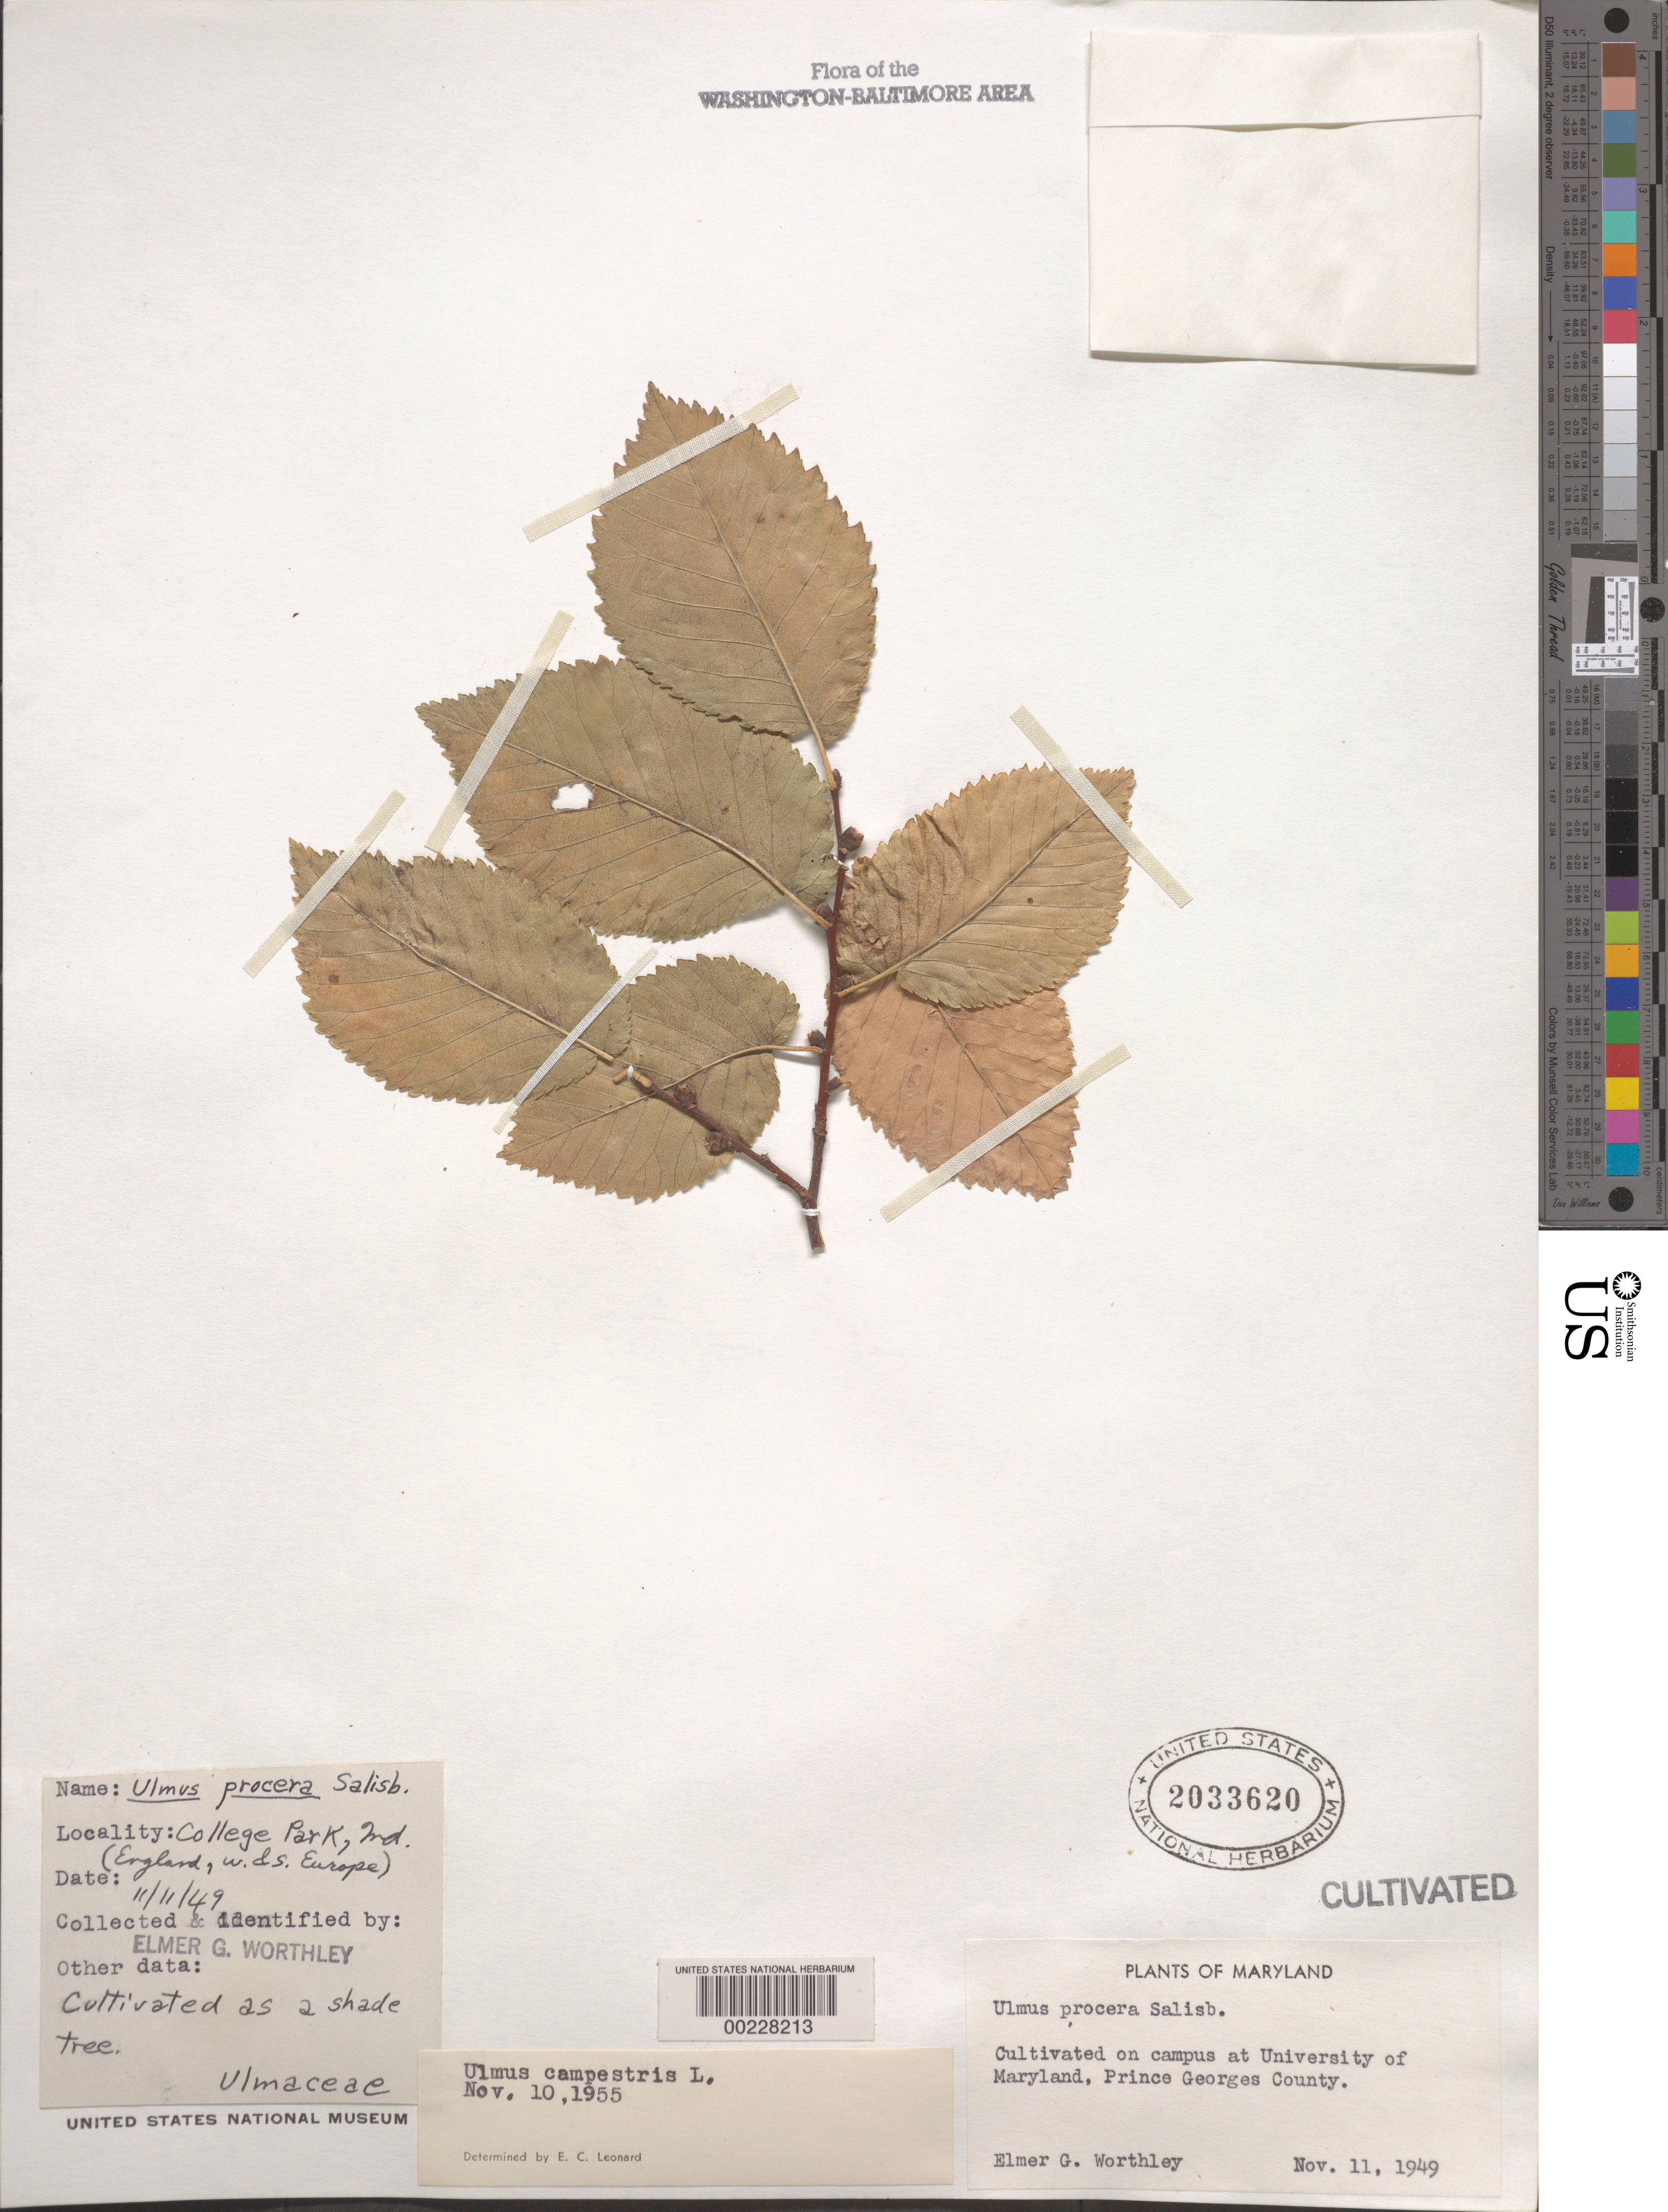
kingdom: Plantae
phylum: Tracheophyta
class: Magnoliopsida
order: Rosales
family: Ulmaceae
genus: Ulmus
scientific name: Ulmus procera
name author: Salisb.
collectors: E. Worthley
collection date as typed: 11 Nov 1949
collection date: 1949-11-11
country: United States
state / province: Maryland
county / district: Prince George's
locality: College Park, Campus of University of Maryland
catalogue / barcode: US 2033620